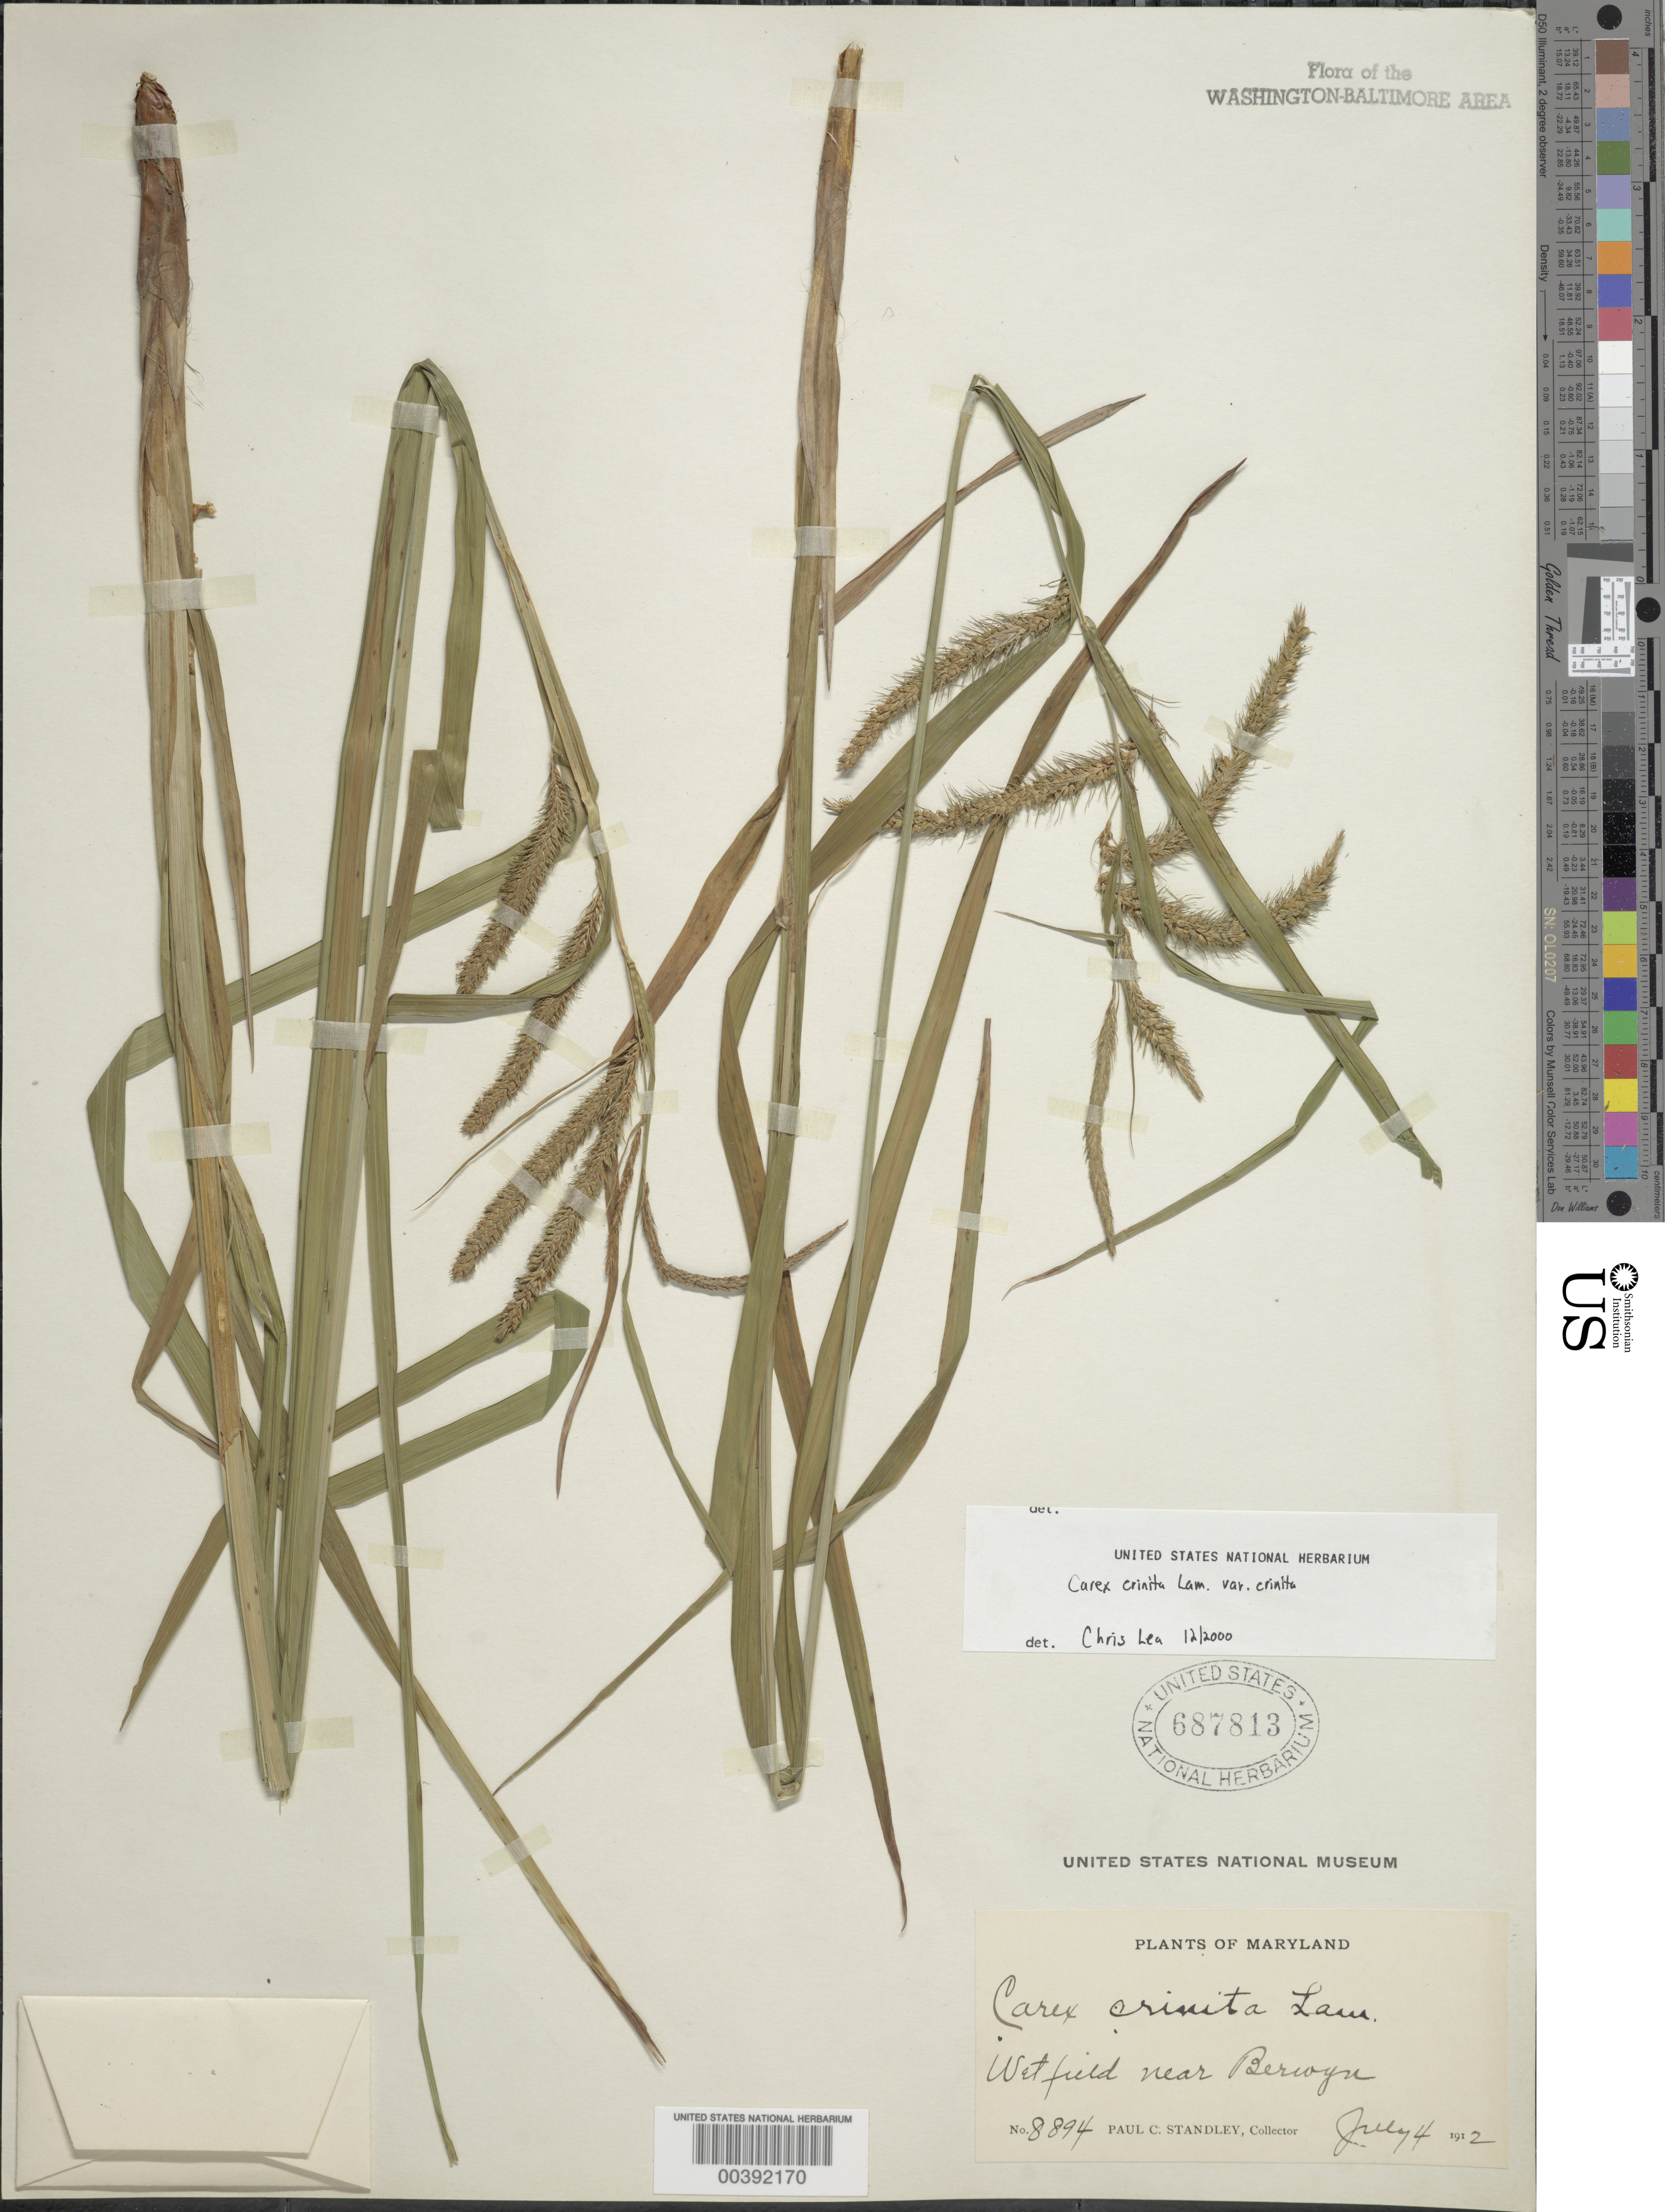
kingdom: Plantae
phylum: Tracheophyta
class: Liliopsida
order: Poales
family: Cyperaceae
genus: Carex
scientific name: Carex crinita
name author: Lam.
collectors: P. C. Standley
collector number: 8894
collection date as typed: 04 Jul 1912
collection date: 1912-07-04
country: United States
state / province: Maryland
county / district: Prince George's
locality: Berwyn vicinity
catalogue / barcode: US 687813